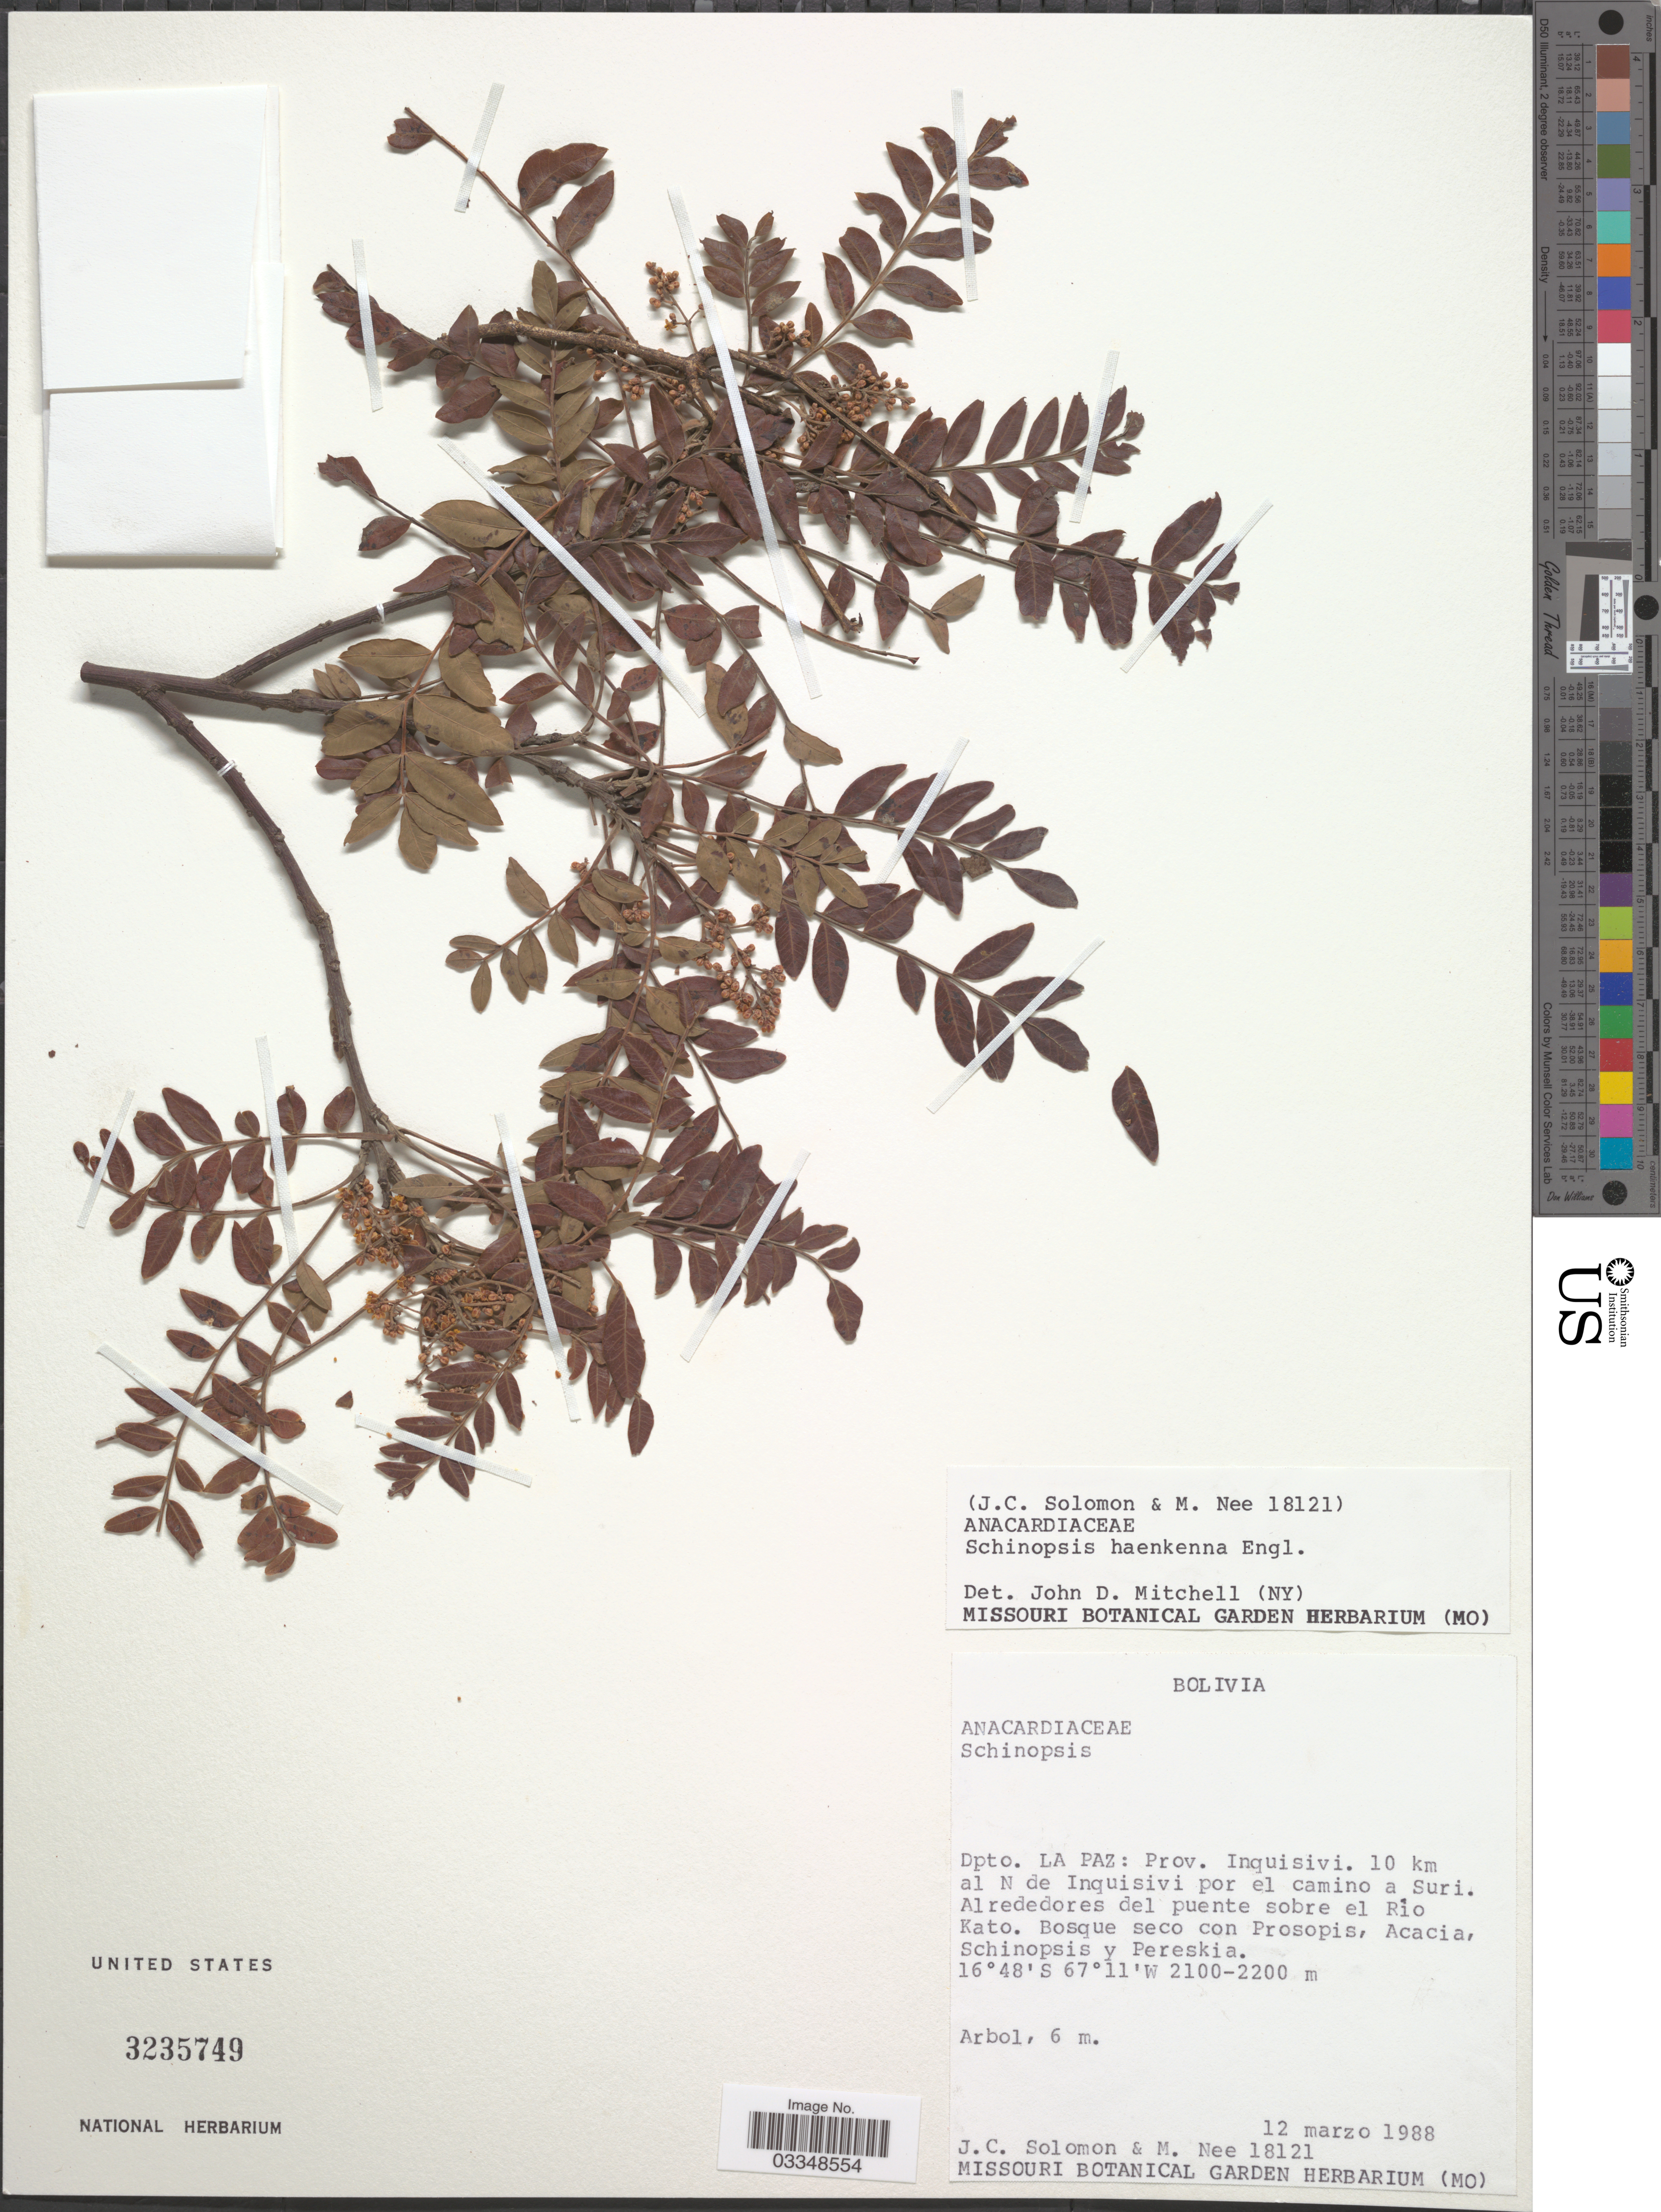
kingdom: Plantae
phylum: Tracheophyta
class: Magnoliopsida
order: Sapindales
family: Anacardiaceae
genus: Schinopsis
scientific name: Schinopsis haenkeana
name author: Engl.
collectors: J. C. Solomon & M. Nee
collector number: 18121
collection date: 1988-03-12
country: Bolivia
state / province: La Paz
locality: Dpto. La Paz: Prov. Inquisivi. 10 km al N de Inquisivi por el camino a Suri. Alrededores del puente sobre el Río Kato.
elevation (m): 2100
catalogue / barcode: US 3235749